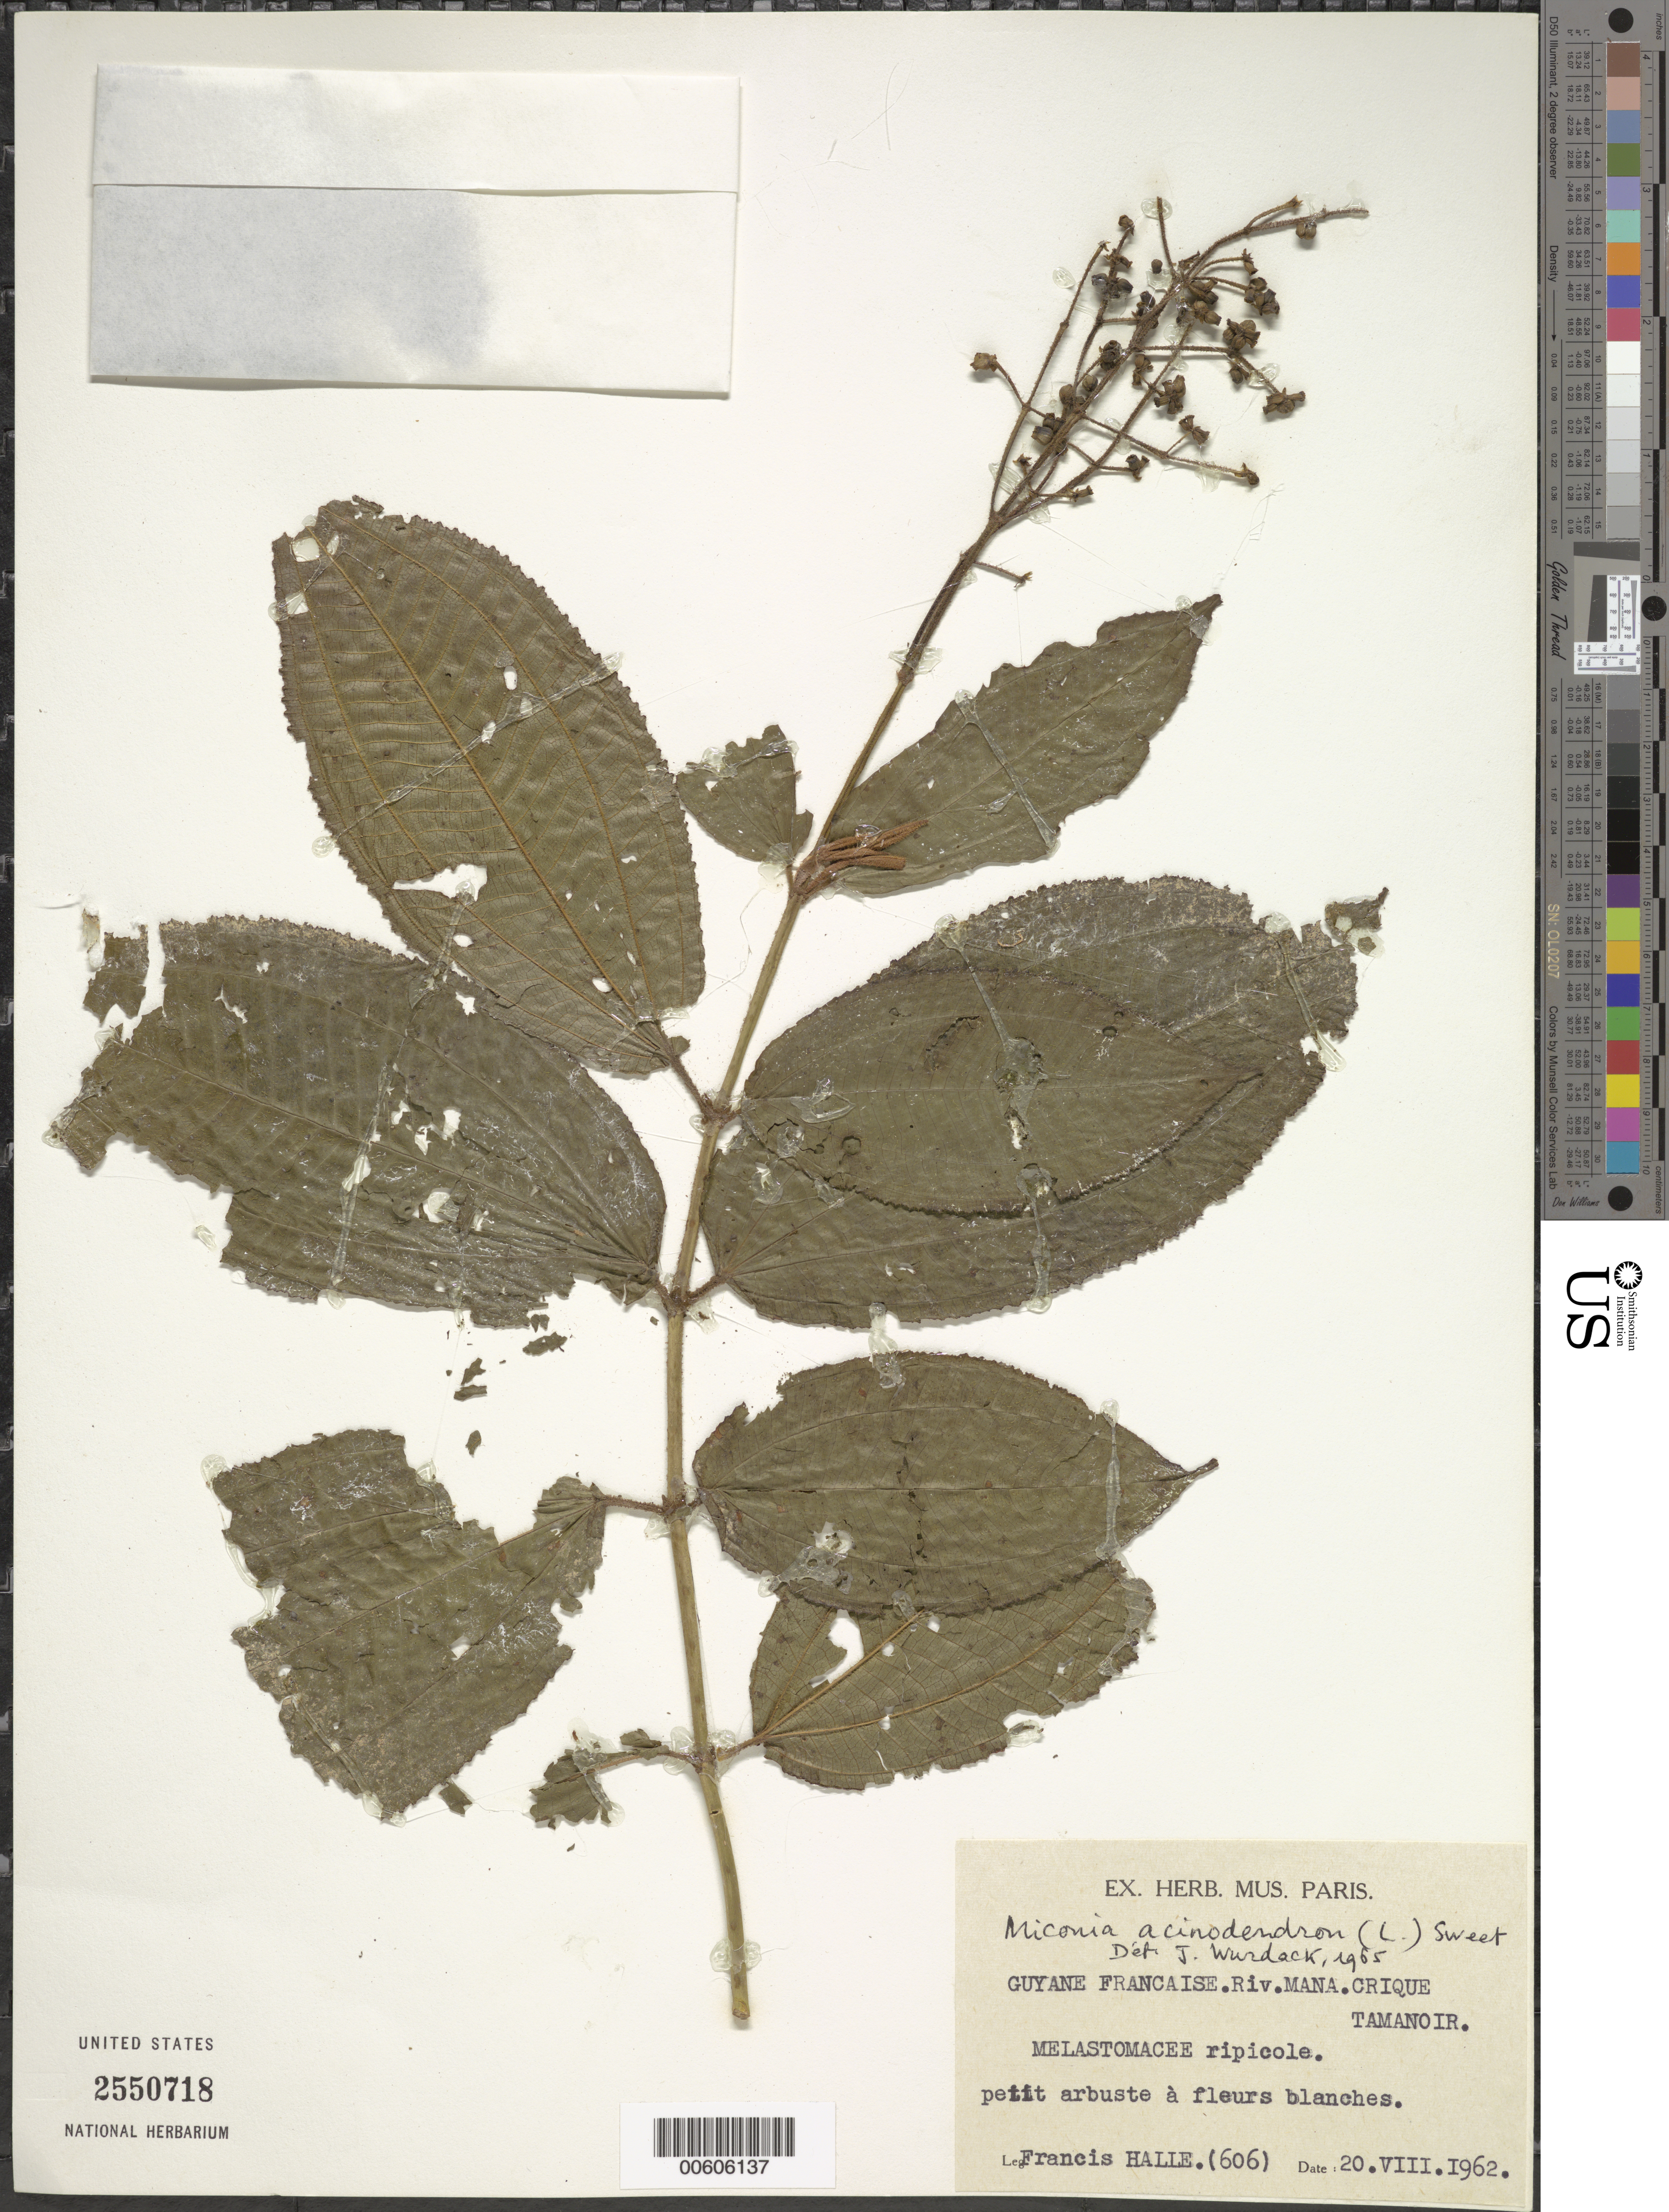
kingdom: Plantae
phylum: Tracheophyta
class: Magnoliopsida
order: Myrtales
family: Melastomataceae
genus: Miconia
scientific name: Miconia acinodendron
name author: (L.) Sweet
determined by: Wurdack, John J., (US), US (UNITED STATES)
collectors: F. Hallé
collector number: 606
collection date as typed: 20-Aug-62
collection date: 1962-08-20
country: French Guiana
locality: Rivière Mana, crique Tamanoir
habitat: Ripicole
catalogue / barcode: US 2550718